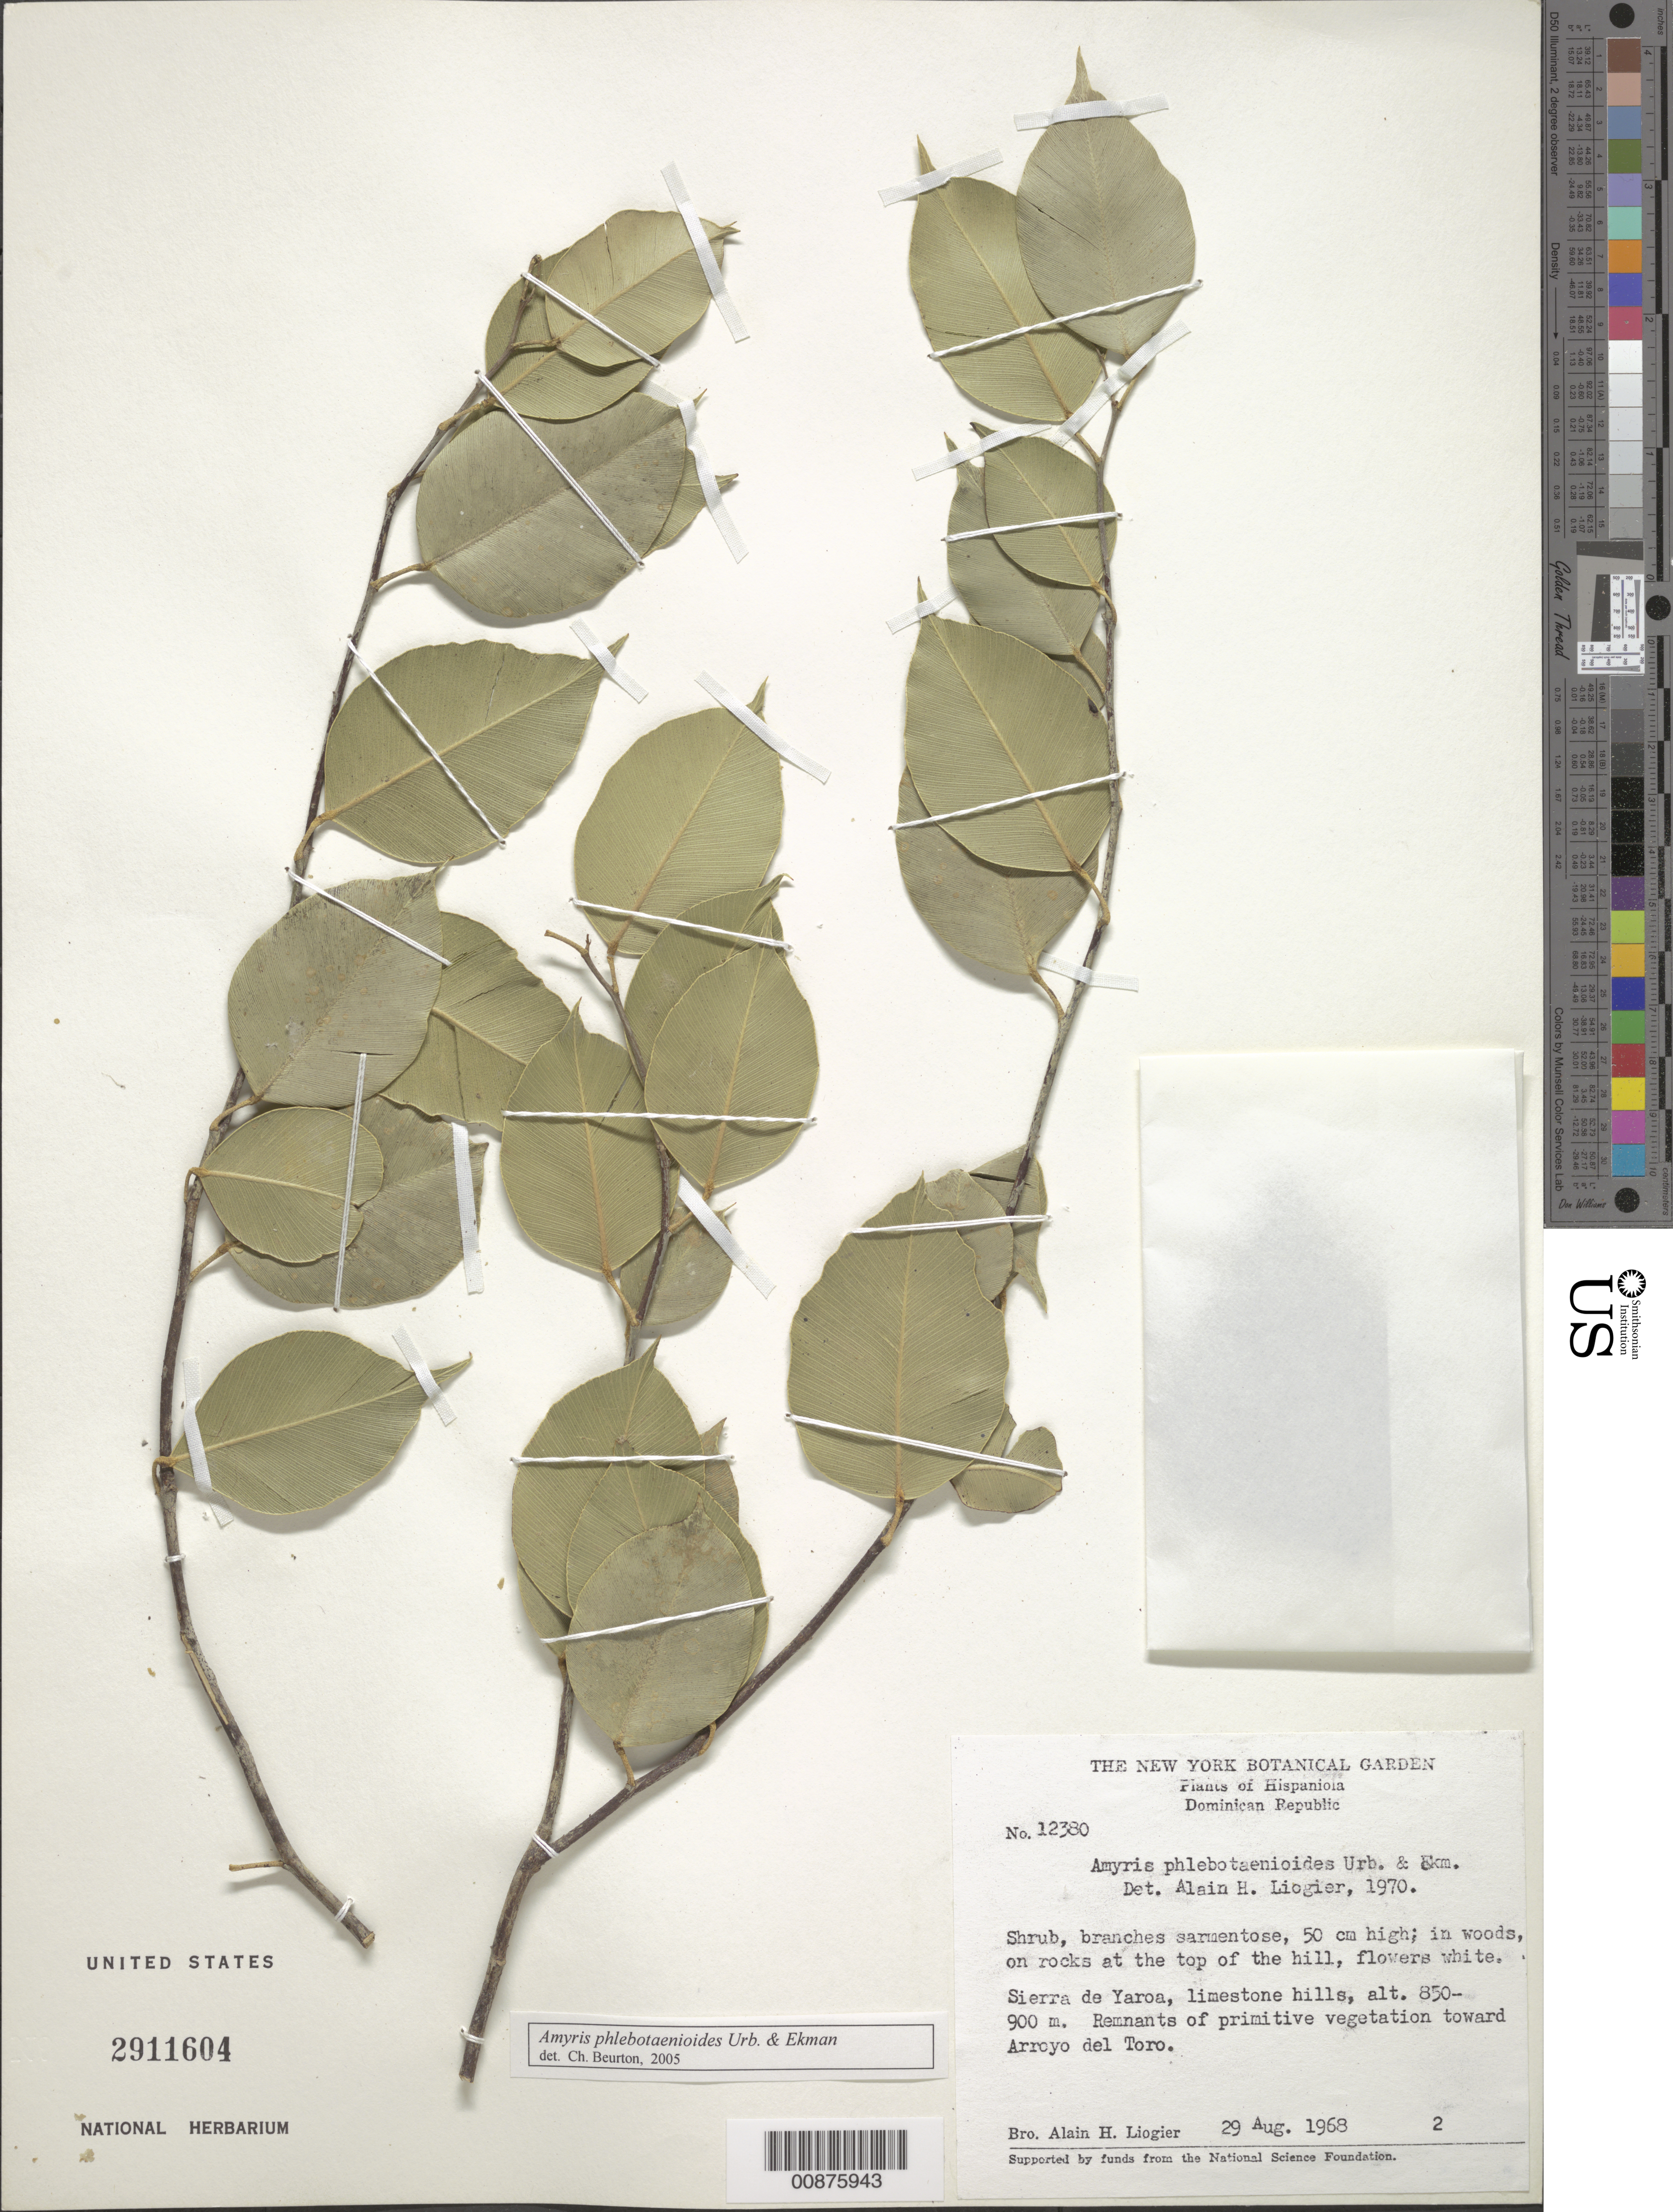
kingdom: Plantae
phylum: Tracheophyta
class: Magnoliopsida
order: Sapindales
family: Rutaceae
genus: Amyris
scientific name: Amyris phlebotaenioides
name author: Urb. & Ekman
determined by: Beurton, C.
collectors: A. H. Liogier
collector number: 12380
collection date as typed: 29 Aug 1968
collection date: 1968-08-29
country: Dominican Republic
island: Hispaniola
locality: Sierra de Yaroa, toward Arroyo del Toro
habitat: In woods on rocks at the top of the limestone hill in remnants of primitive vegetation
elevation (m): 850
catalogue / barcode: US 2911604